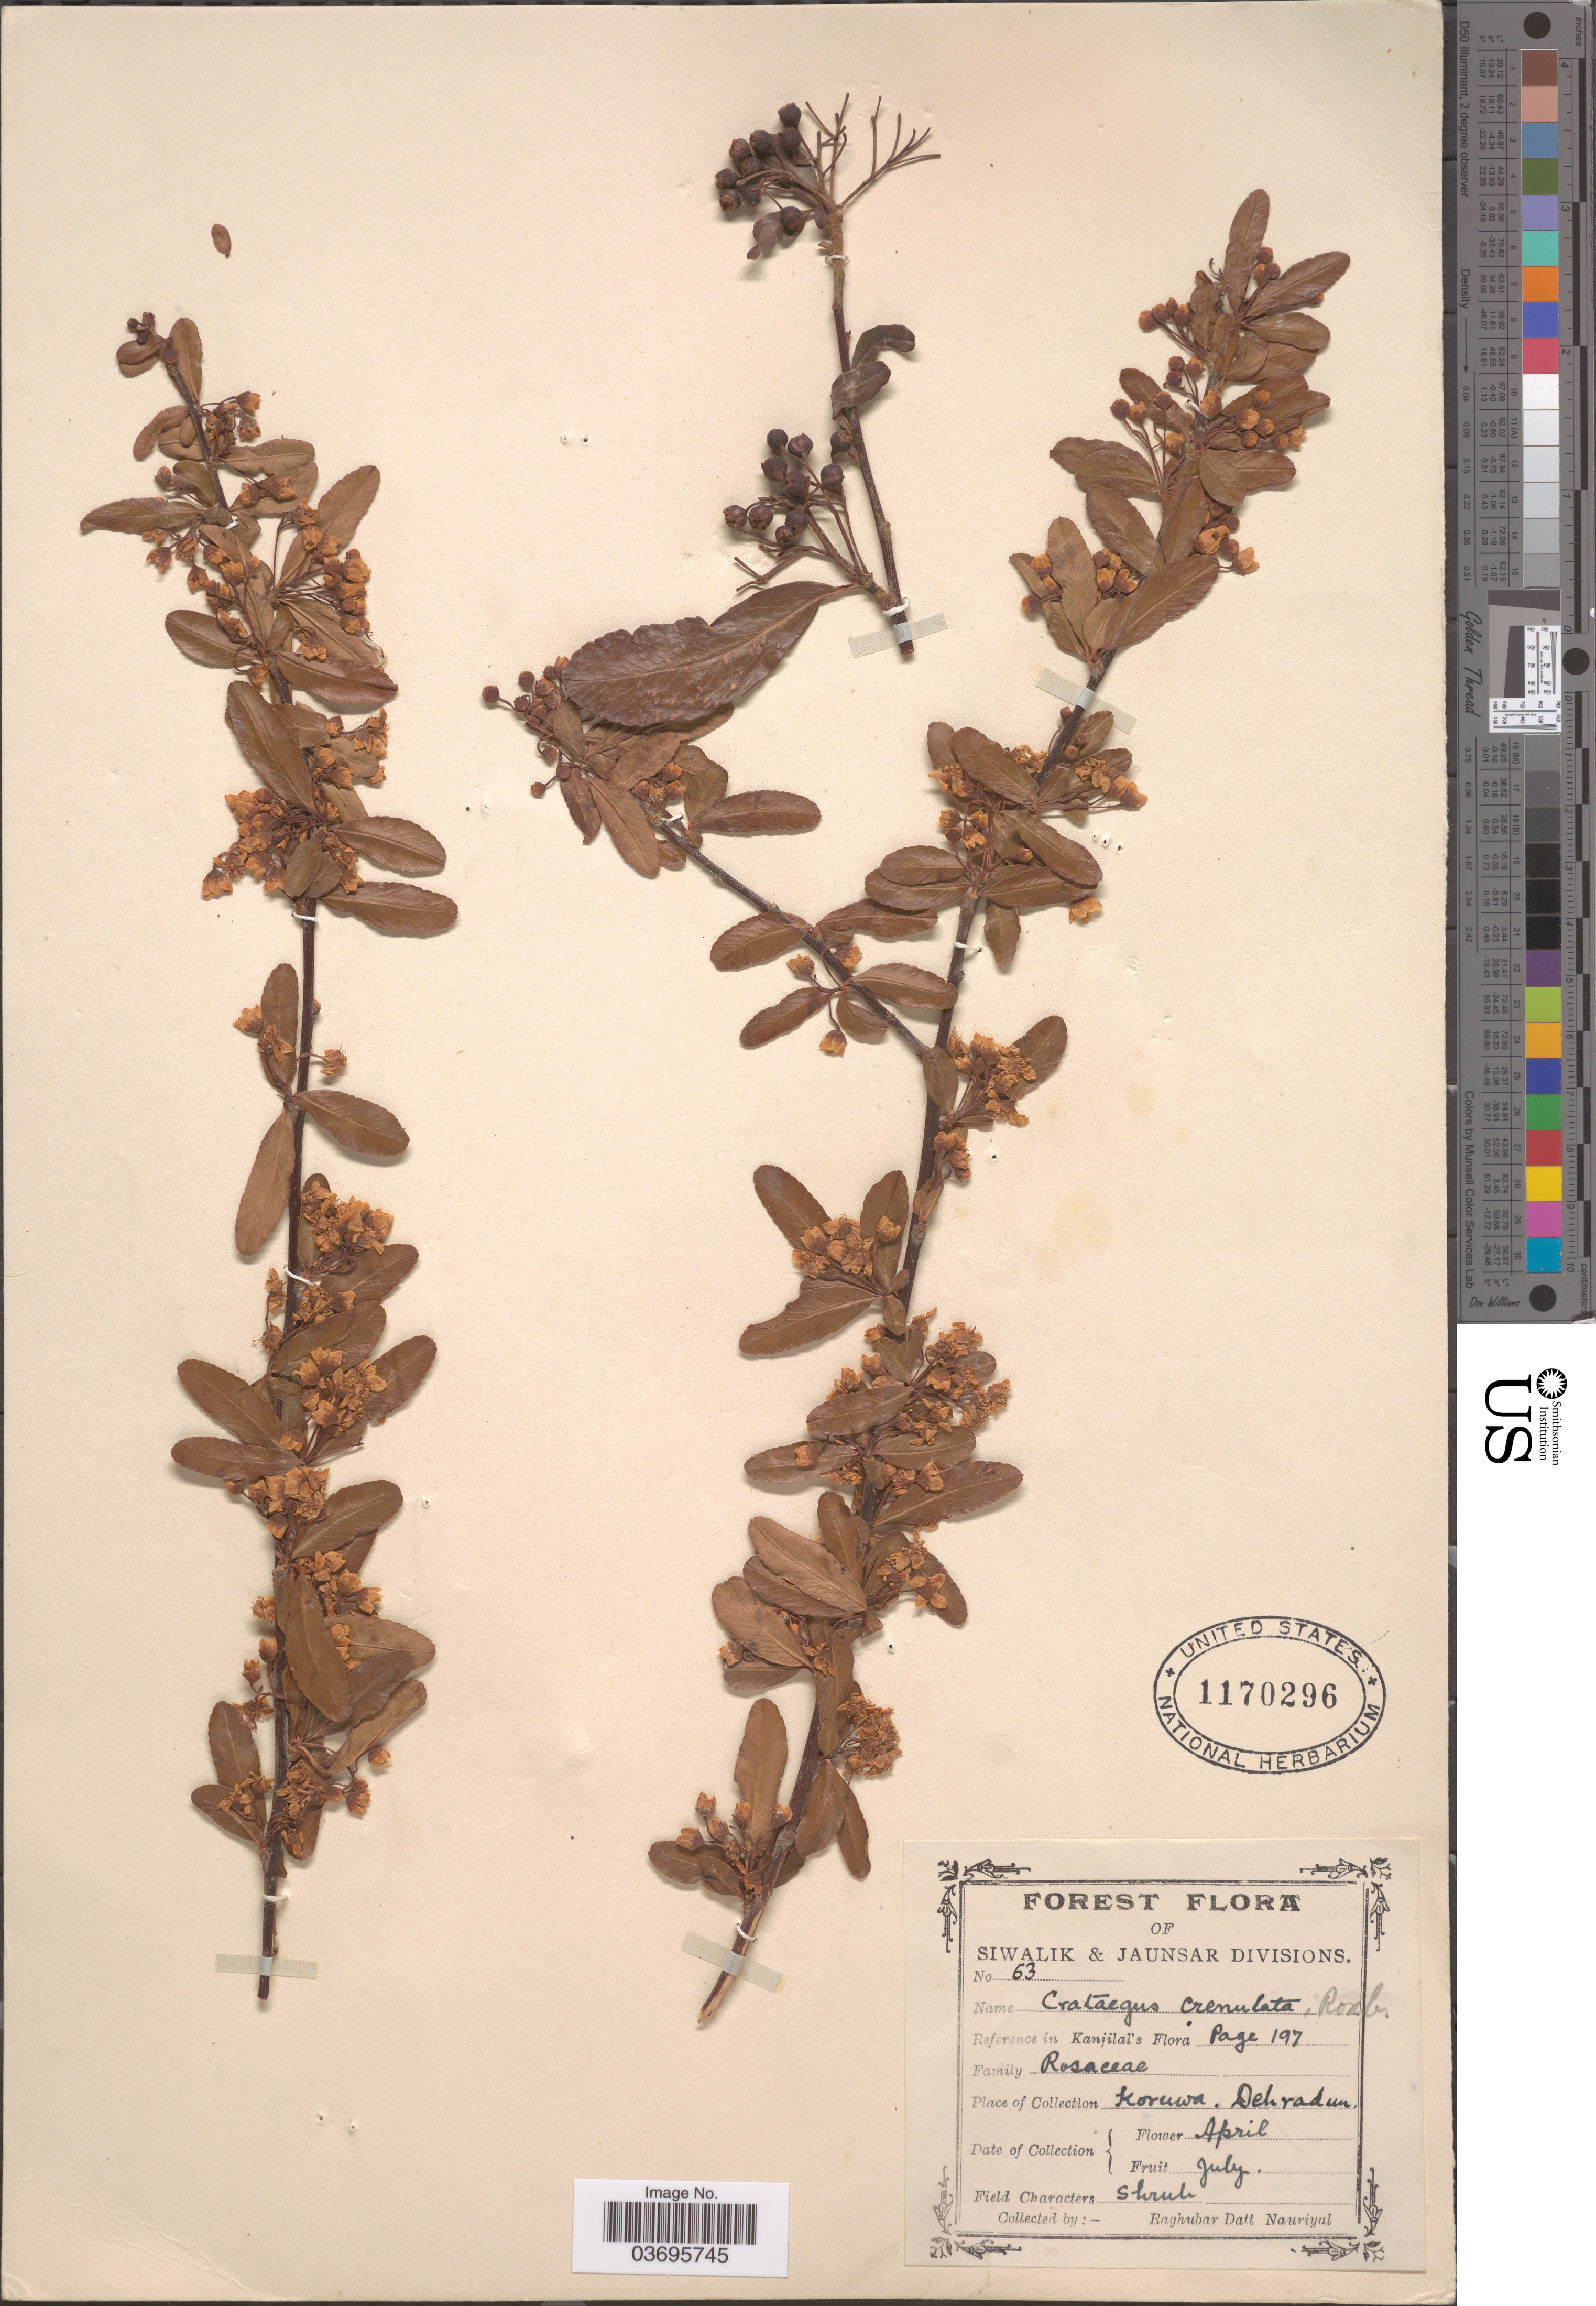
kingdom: Plantae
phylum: Tracheophyta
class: Magnoliopsida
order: Rosales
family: Rosaceae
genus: Pyracantha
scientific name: Pyracantha crenulata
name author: (D. Don) M. Roem.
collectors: R. D. Nauriyal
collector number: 63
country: India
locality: Forest. Siwalik & Jaunsar Divisions. Koruwa. Dehradun.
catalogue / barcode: US 1170296